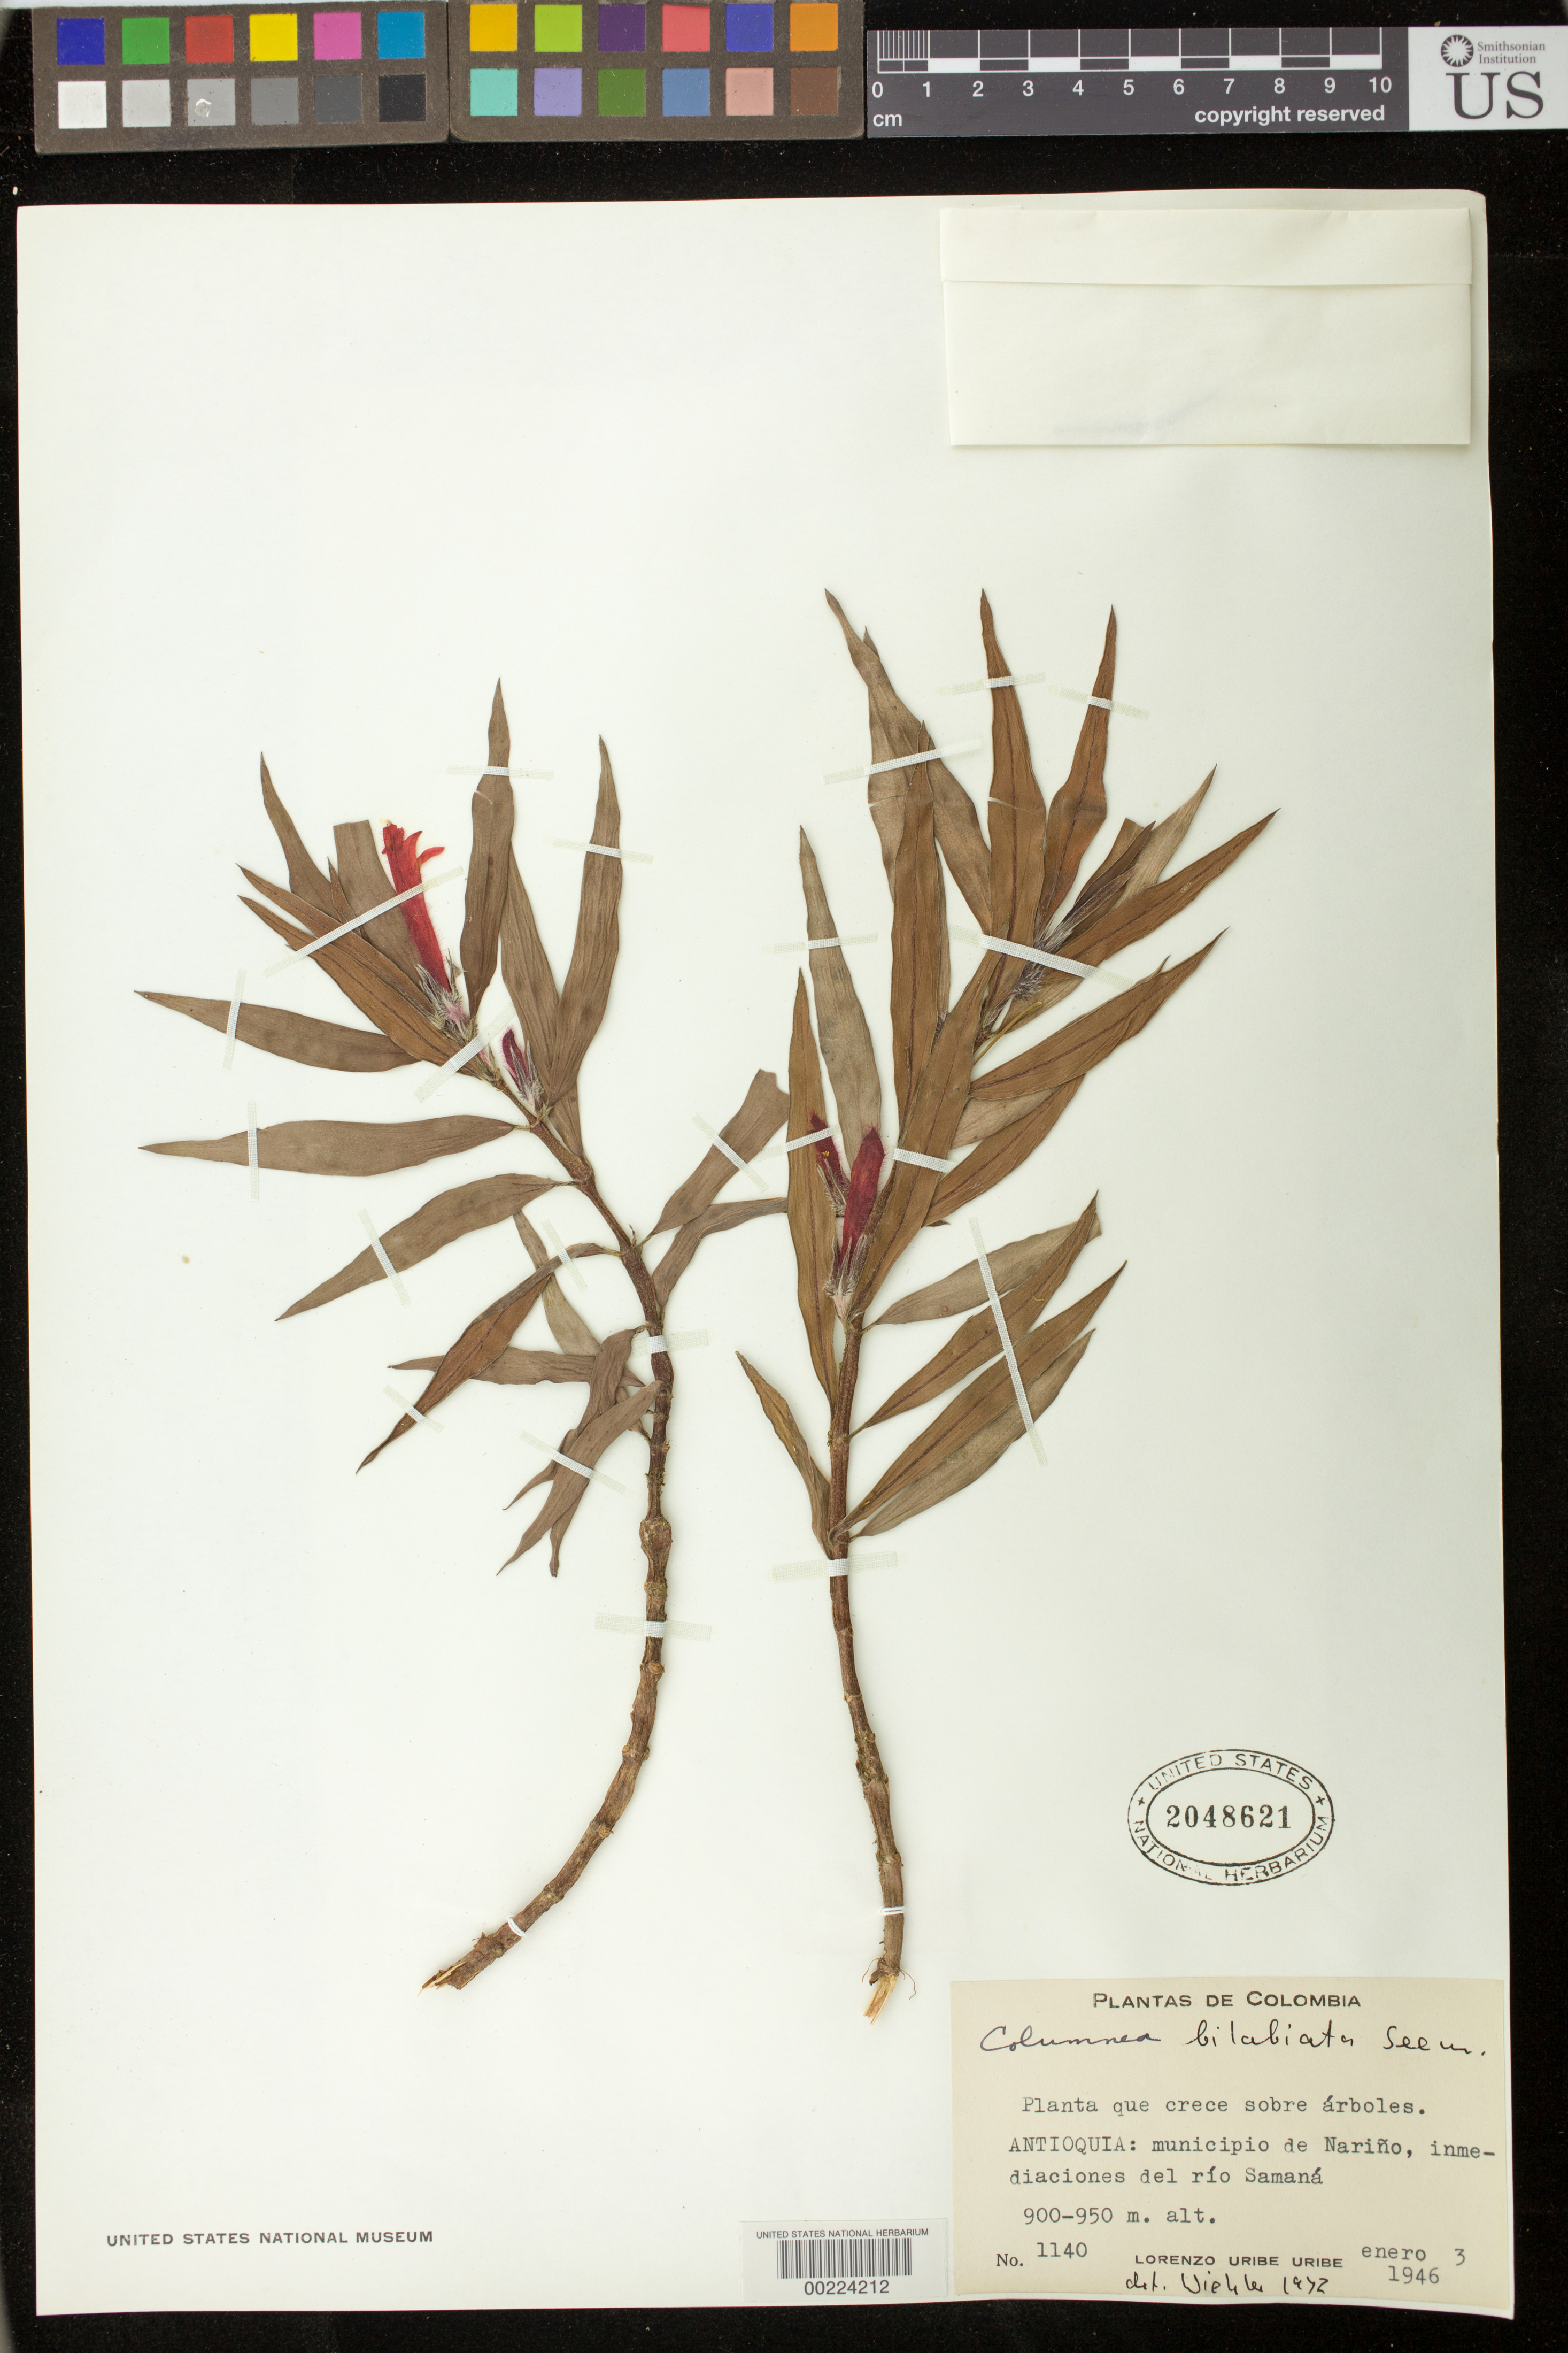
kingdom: Plantae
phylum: Tracheophyta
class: Magnoliopsida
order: Lamiales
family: Gesneriaceae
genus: Columnea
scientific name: Columnea bilabiata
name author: Seem.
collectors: L. Uribe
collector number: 1140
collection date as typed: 03 Jan 1946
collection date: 1946-01-03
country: Colombia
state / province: Antioquia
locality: Mun. of Narino, environs of Rio Samana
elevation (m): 900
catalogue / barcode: US 2048621